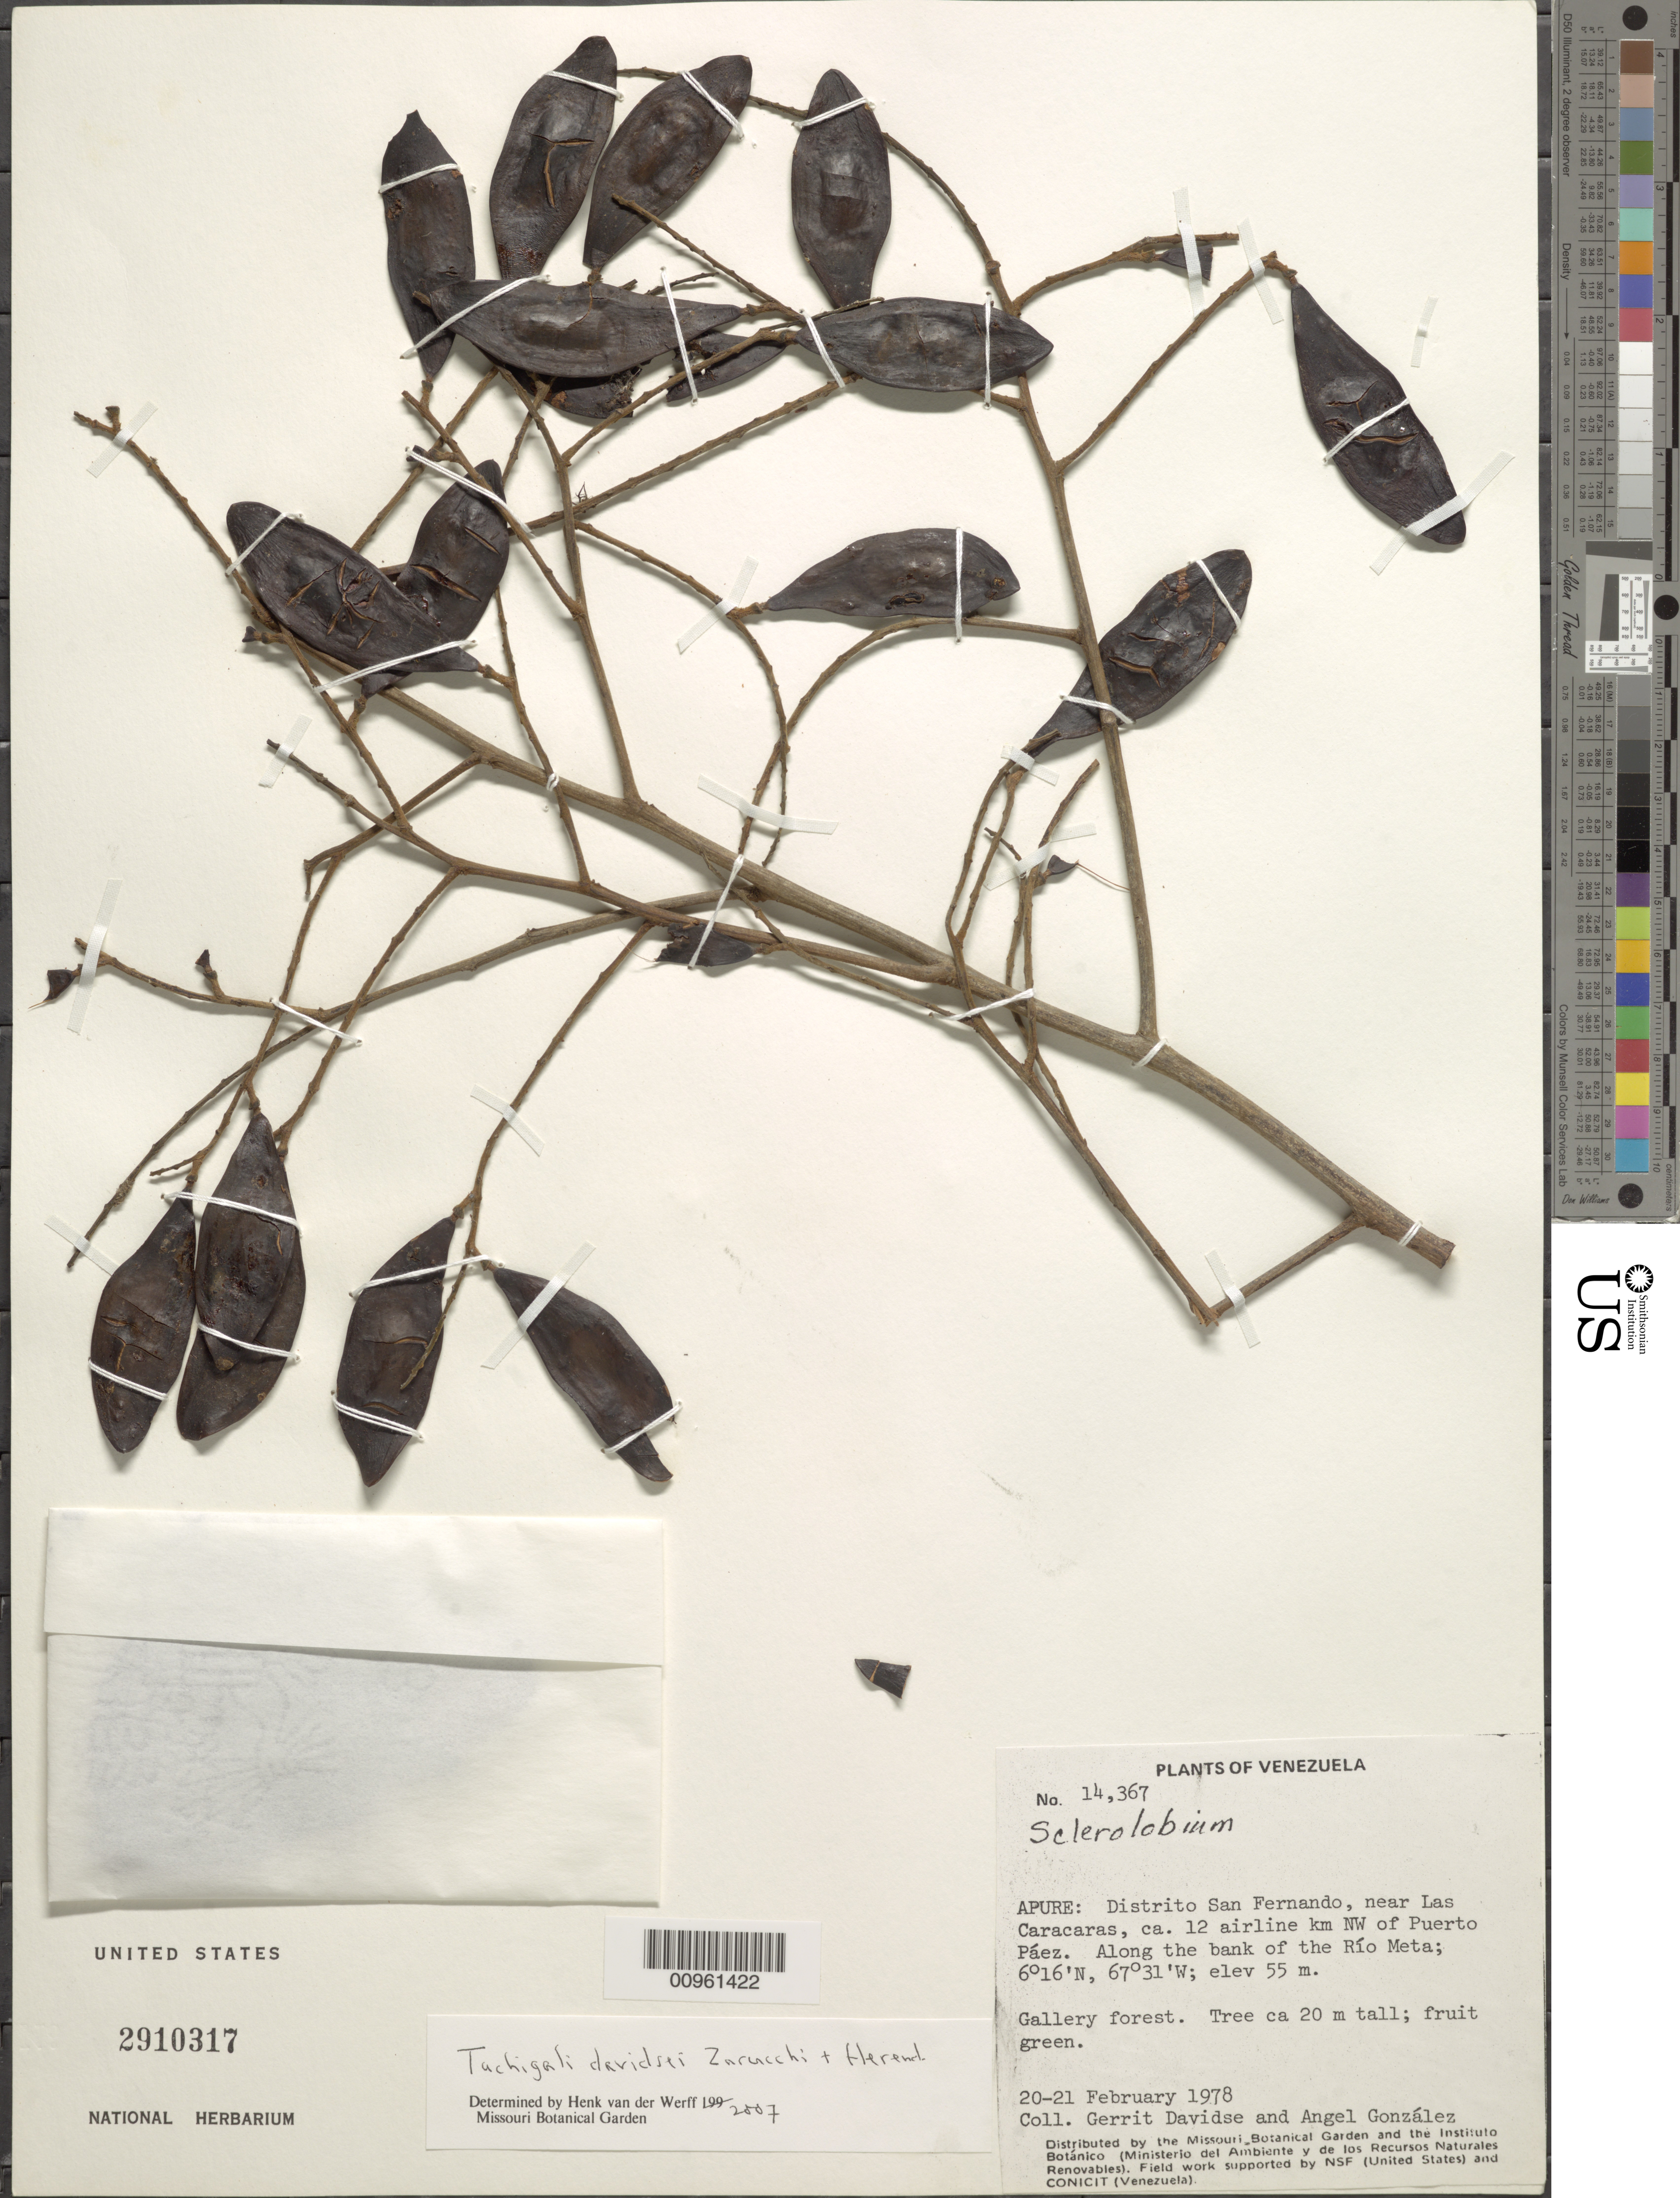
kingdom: Plantae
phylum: Tracheophyta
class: Magnoliopsida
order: Fabales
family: Fabaceae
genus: Tachigali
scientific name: Tachigali davidsei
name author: Zarucchi & Herend.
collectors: G. Davidse & A. C. González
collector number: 14367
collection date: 1978-02-20/1978-02-21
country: Venezuela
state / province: Apure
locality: Distrito San Fernando, near las Caracaras, ca. 12 airline km NW of Puerto Paez, along bank of Rio Meta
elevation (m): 55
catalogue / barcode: US 2910317